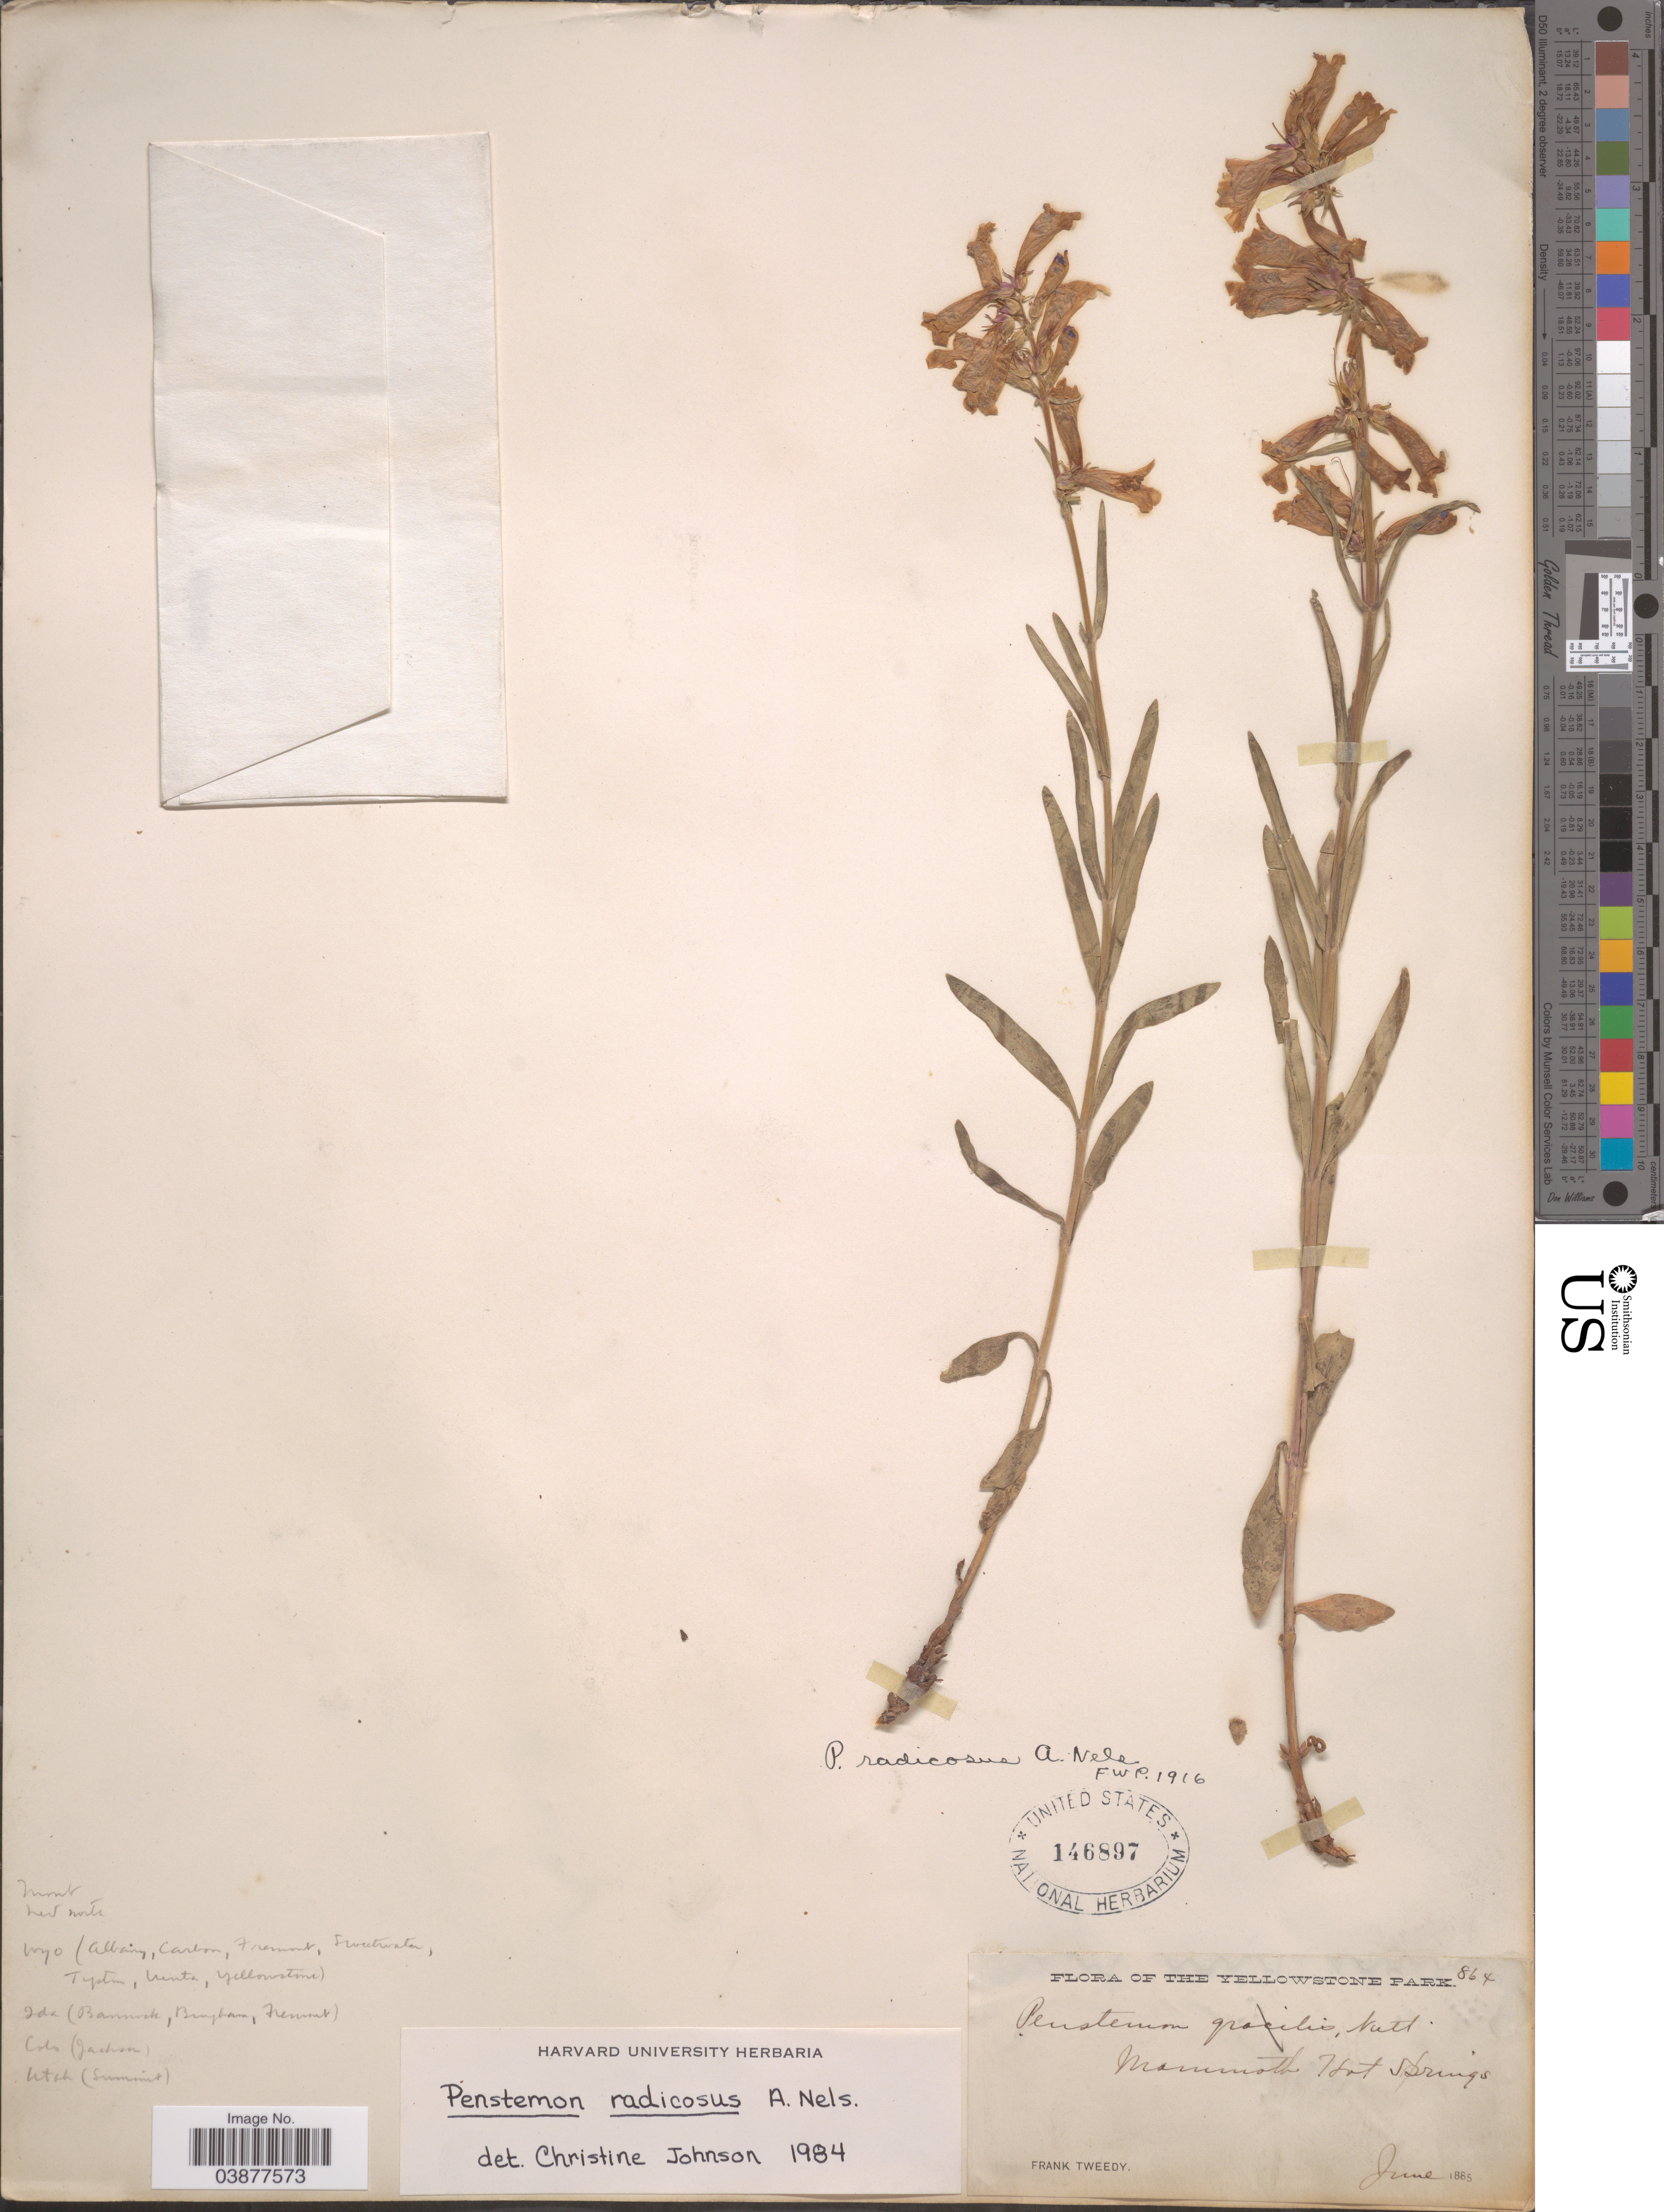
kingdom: Plantae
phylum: Tracheophyta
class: Magnoliopsida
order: Lamiales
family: Plantaginaceae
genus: Penstemon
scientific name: Penstemon radicosus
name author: A. Nelson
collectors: F. Tweedy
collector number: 864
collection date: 1885-06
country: United States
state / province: Wyoming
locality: The Yellowstone Park. Mammoth Hot Springs.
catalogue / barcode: US 146897